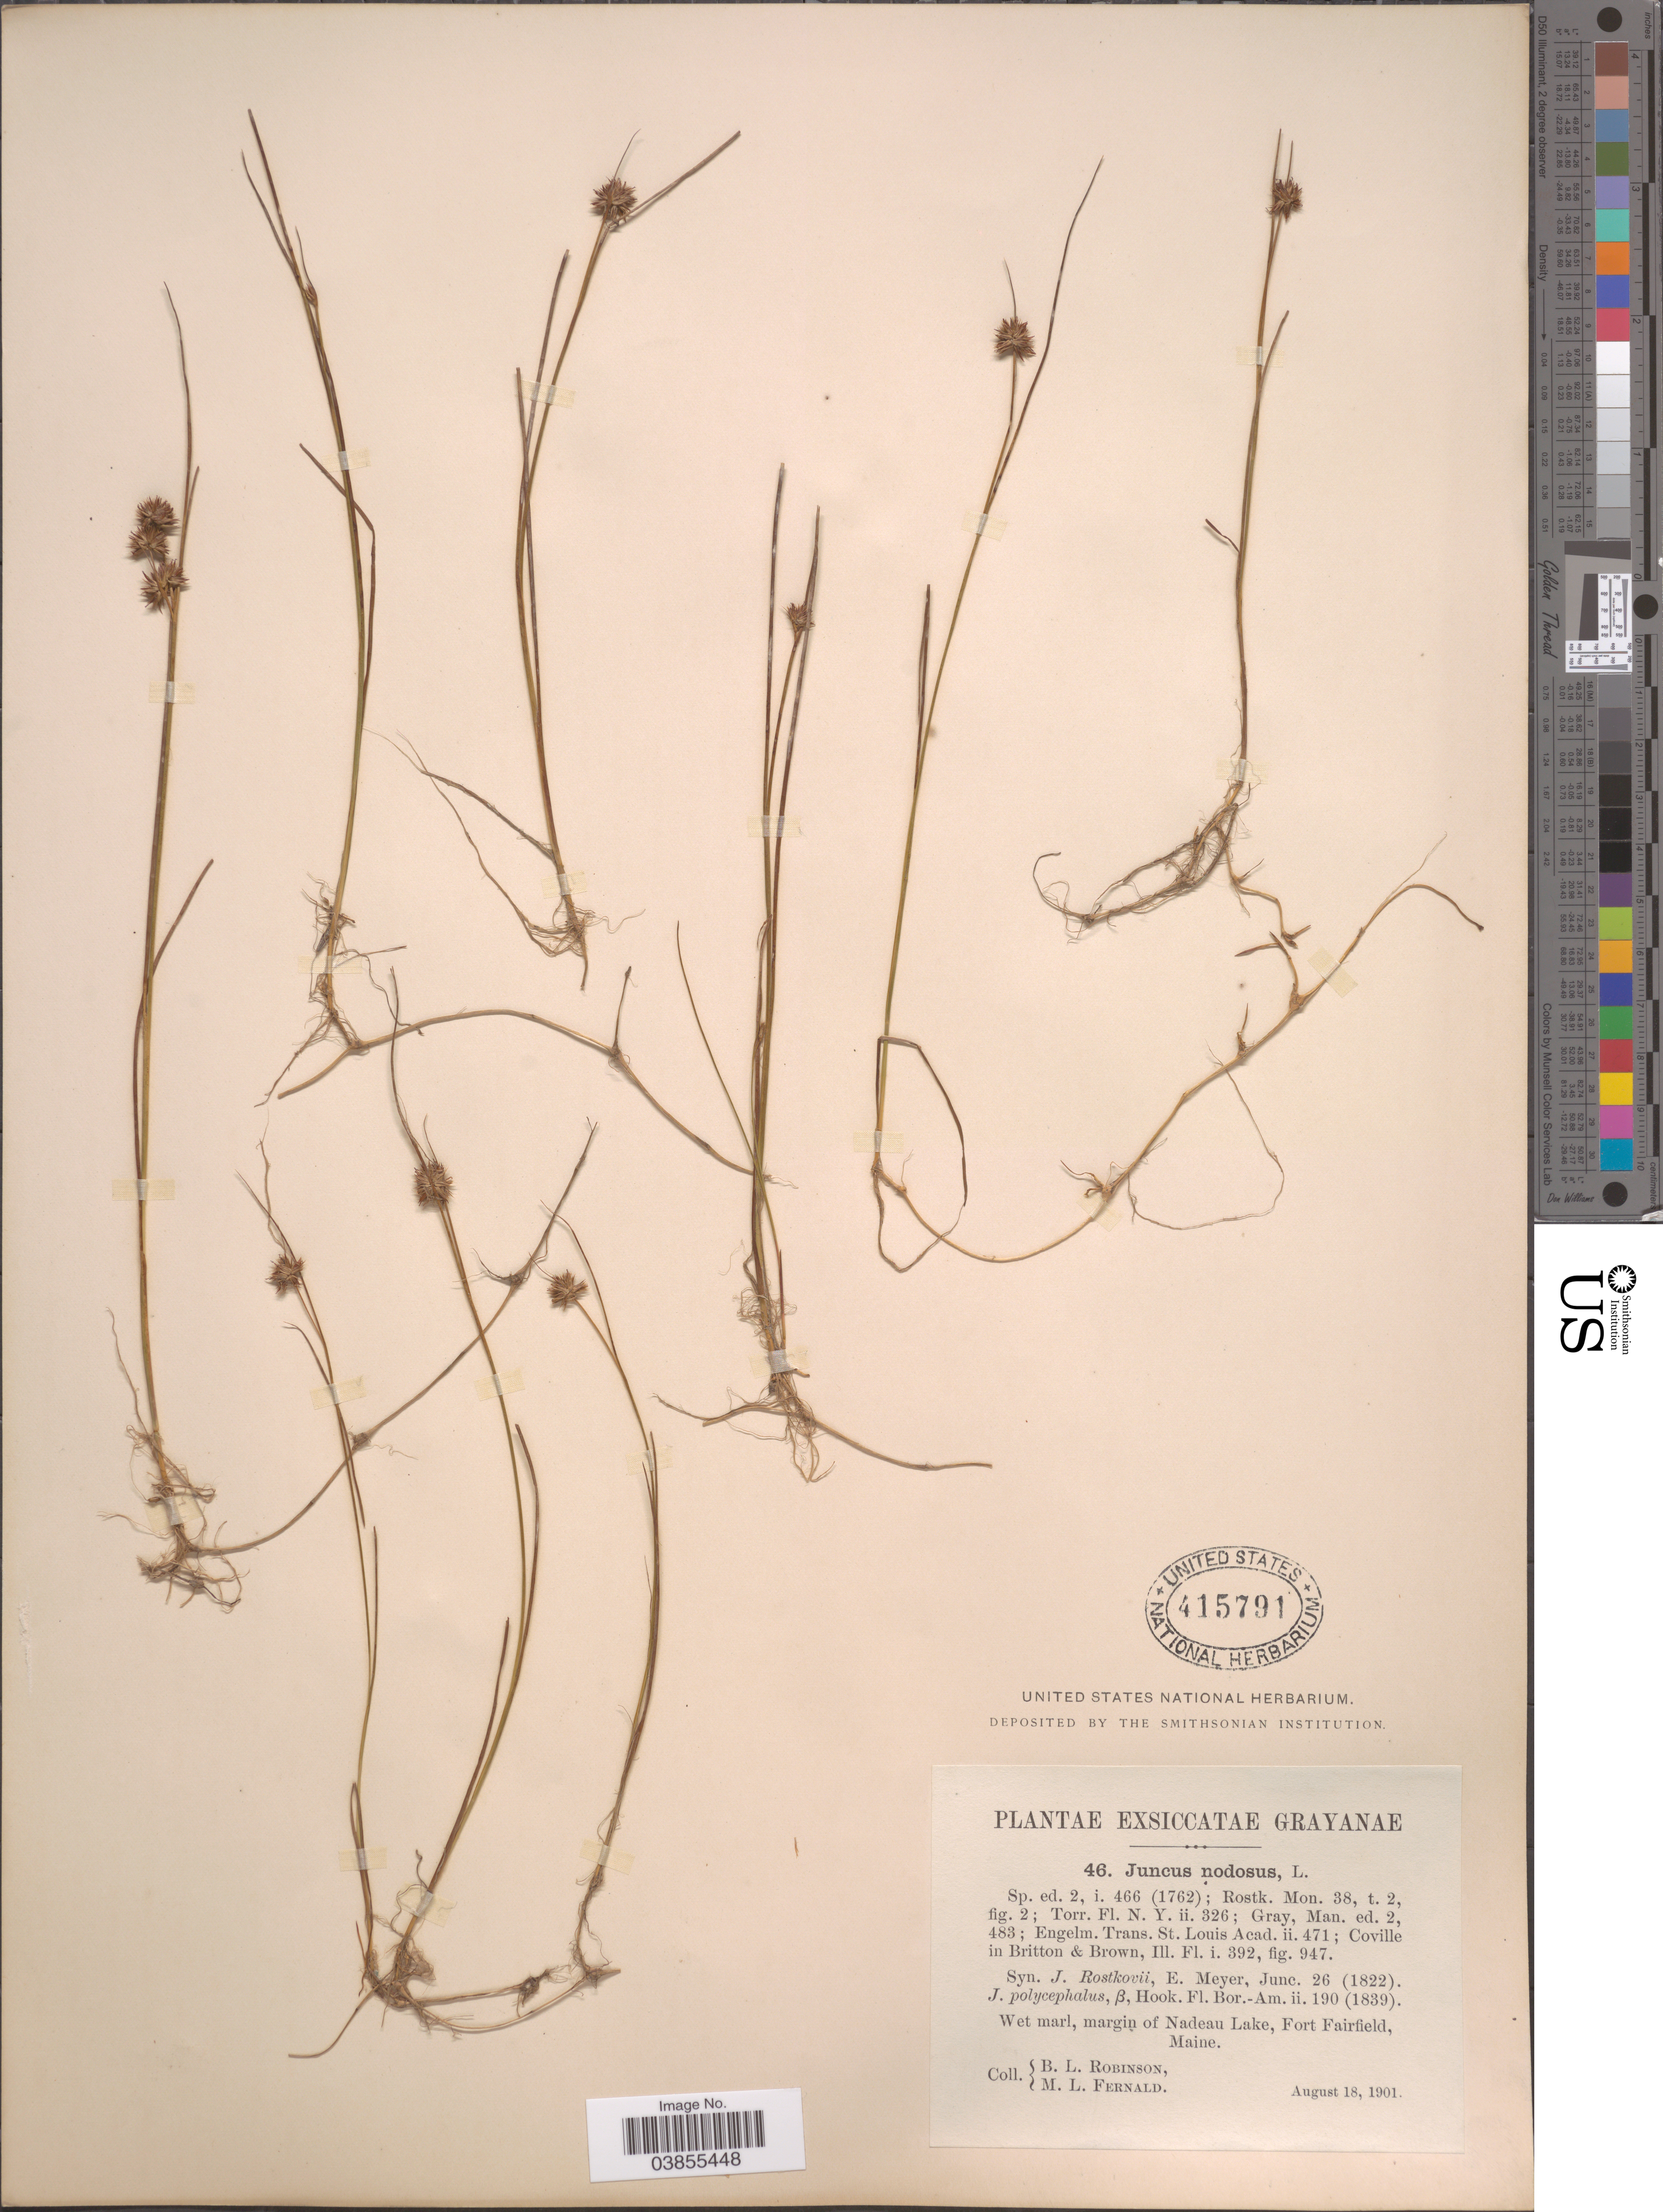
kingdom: Plantae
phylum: Tracheophyta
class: Liliopsida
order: Poales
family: Juncaceae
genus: Juncus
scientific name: Juncus nodosus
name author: L.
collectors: B. L. Robinson & M. L. Fernald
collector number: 46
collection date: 1901-08-18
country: United States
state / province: Maine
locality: Margin of Nadeau Lake, Fort Fairfield.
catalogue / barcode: US 415791